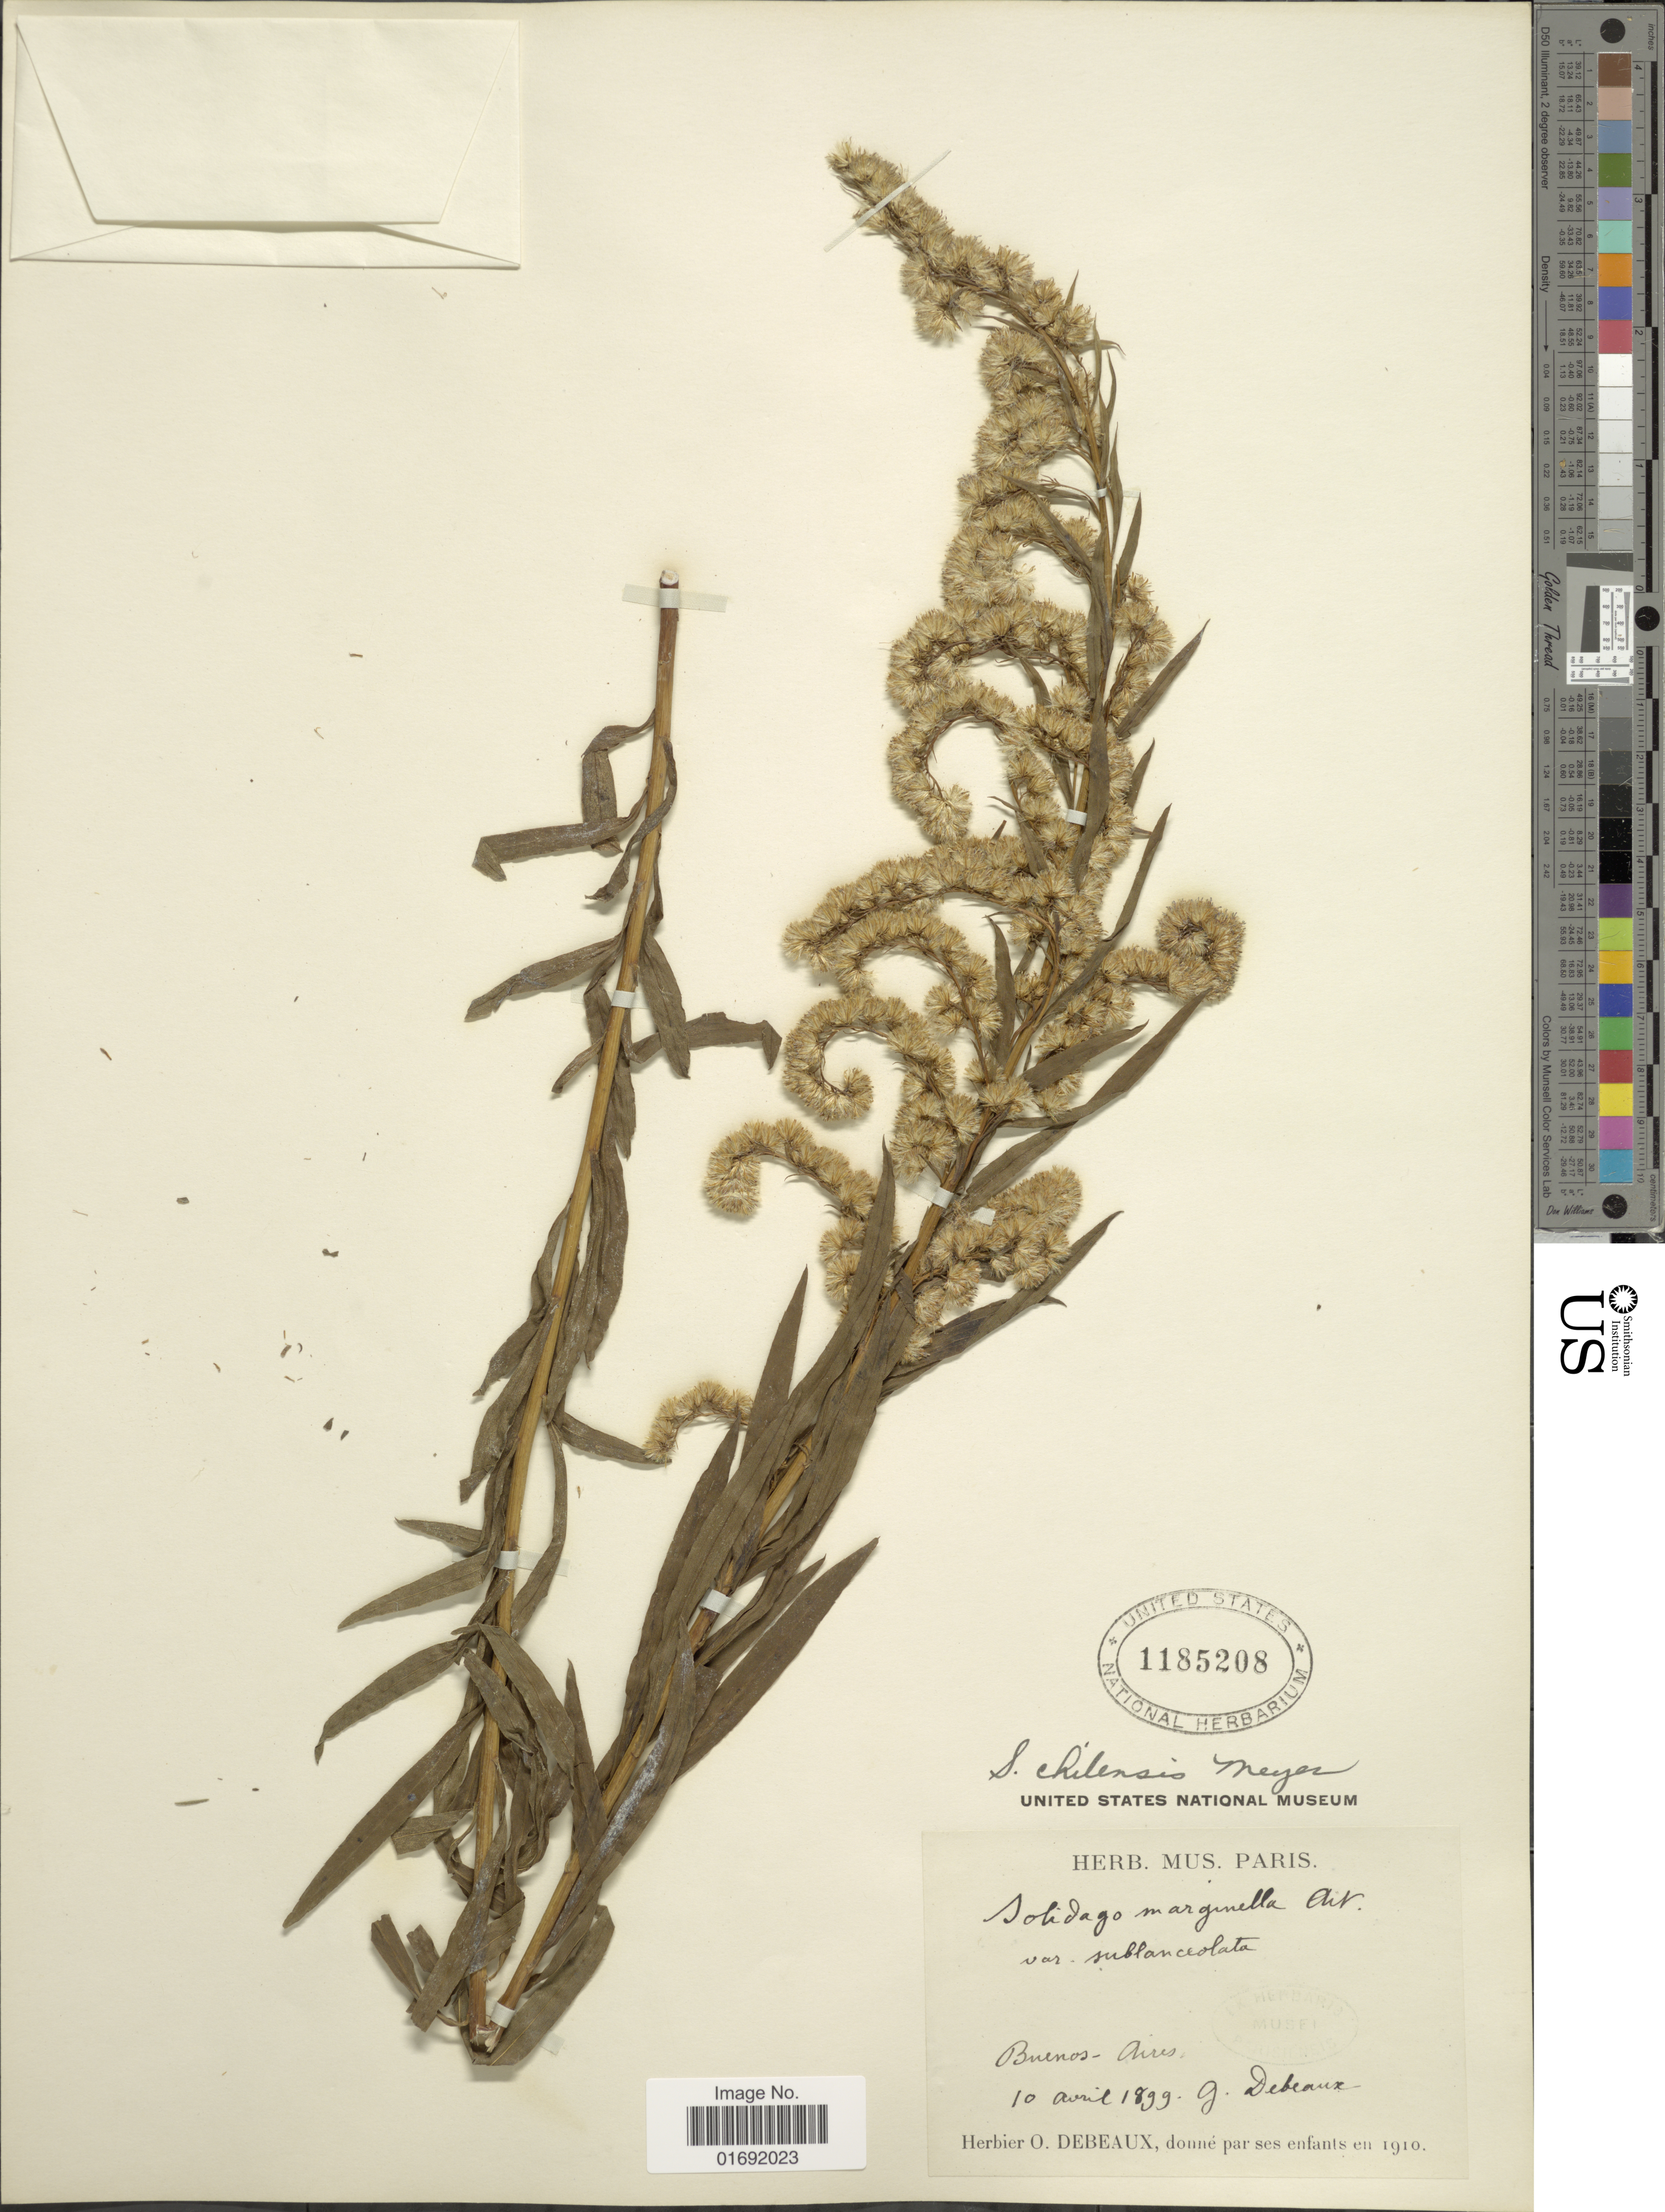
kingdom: Plantae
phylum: Tracheophyta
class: Magnoliopsida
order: Asterales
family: Asteraceae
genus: Solidago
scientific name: Solidago chilensis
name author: Meyen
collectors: G. Debeaux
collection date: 1899-04-10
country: Argentina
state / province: Buenos Aires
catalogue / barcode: US 1185208